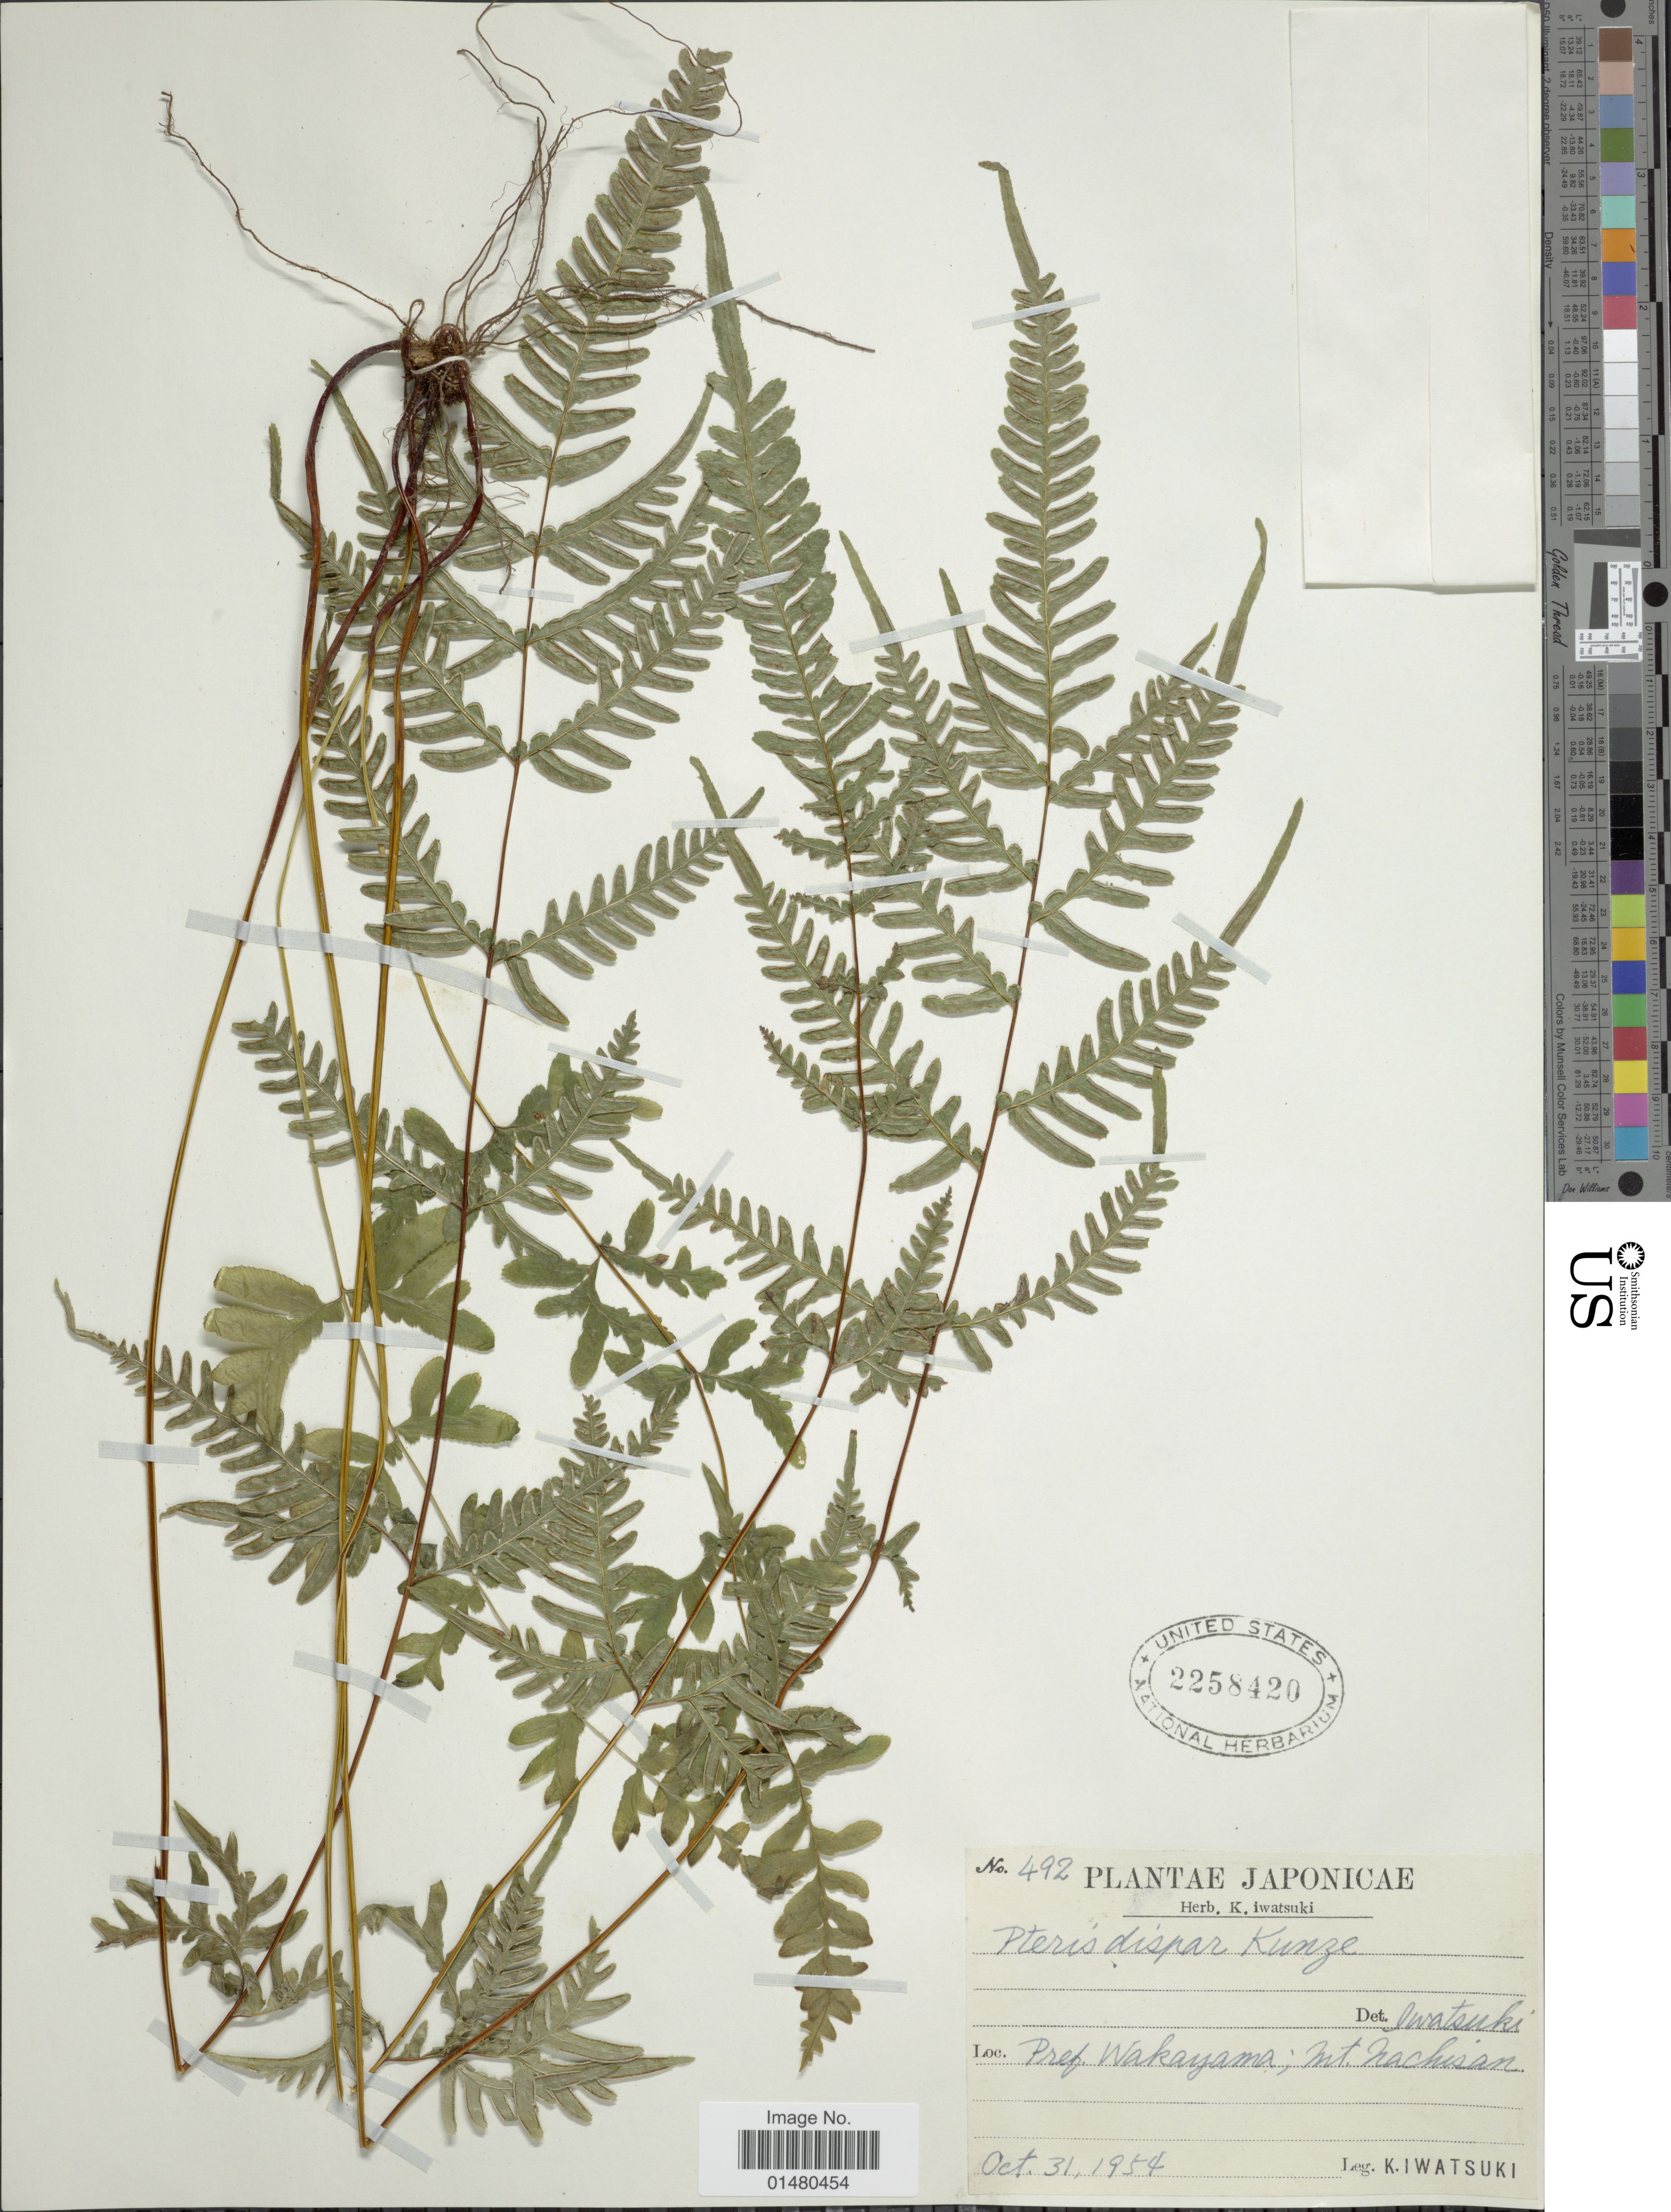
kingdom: Plantae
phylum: Tracheophyta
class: Polypodiopsida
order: Polypodiales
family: Pteridaceae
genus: Pteris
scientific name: Pteris dispar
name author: Kunze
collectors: K. Iwatsuki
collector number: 492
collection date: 1954-10-31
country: Japan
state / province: Wakayama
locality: Pref. Wakayama; Mt Nachisan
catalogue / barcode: US 2258420